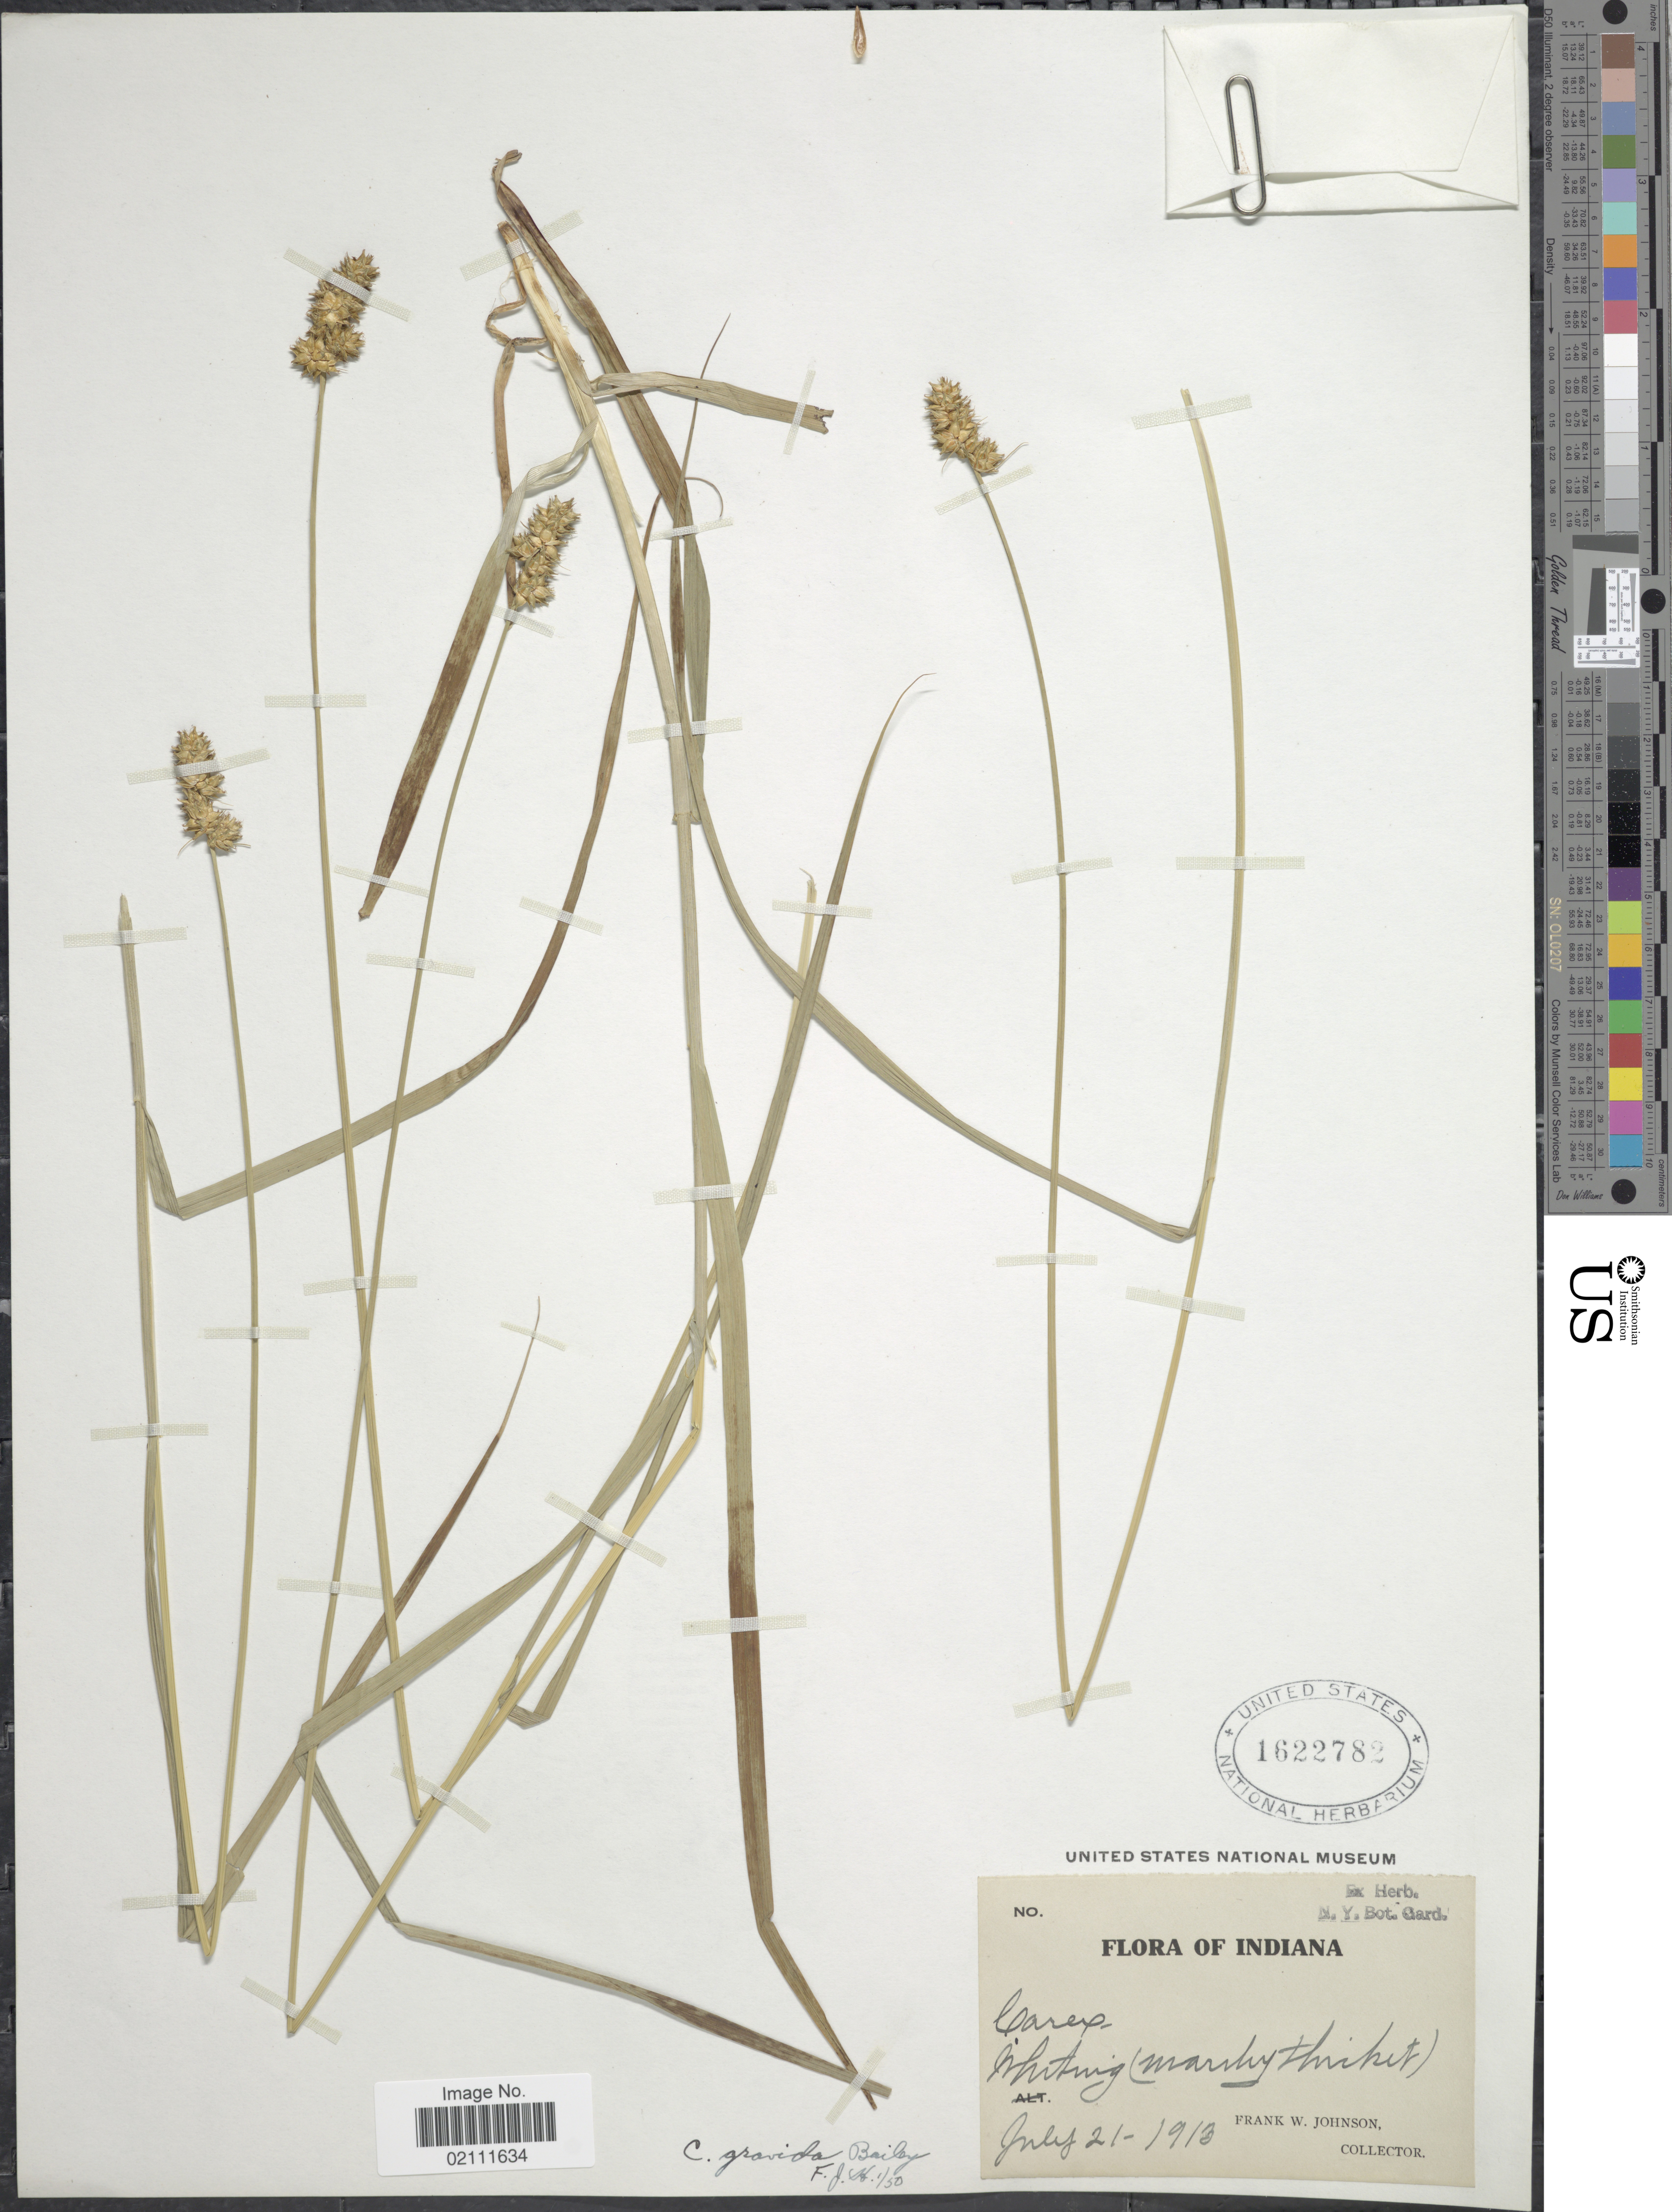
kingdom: Plantae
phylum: Tracheophyta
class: Liliopsida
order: Poales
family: Cyperaceae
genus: Carex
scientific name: Carex gravida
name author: L.H. Bailey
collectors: F. W. Johnson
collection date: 1913-07-21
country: United States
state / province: Indiana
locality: Whiting (marshy thicket).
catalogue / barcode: US 1622782